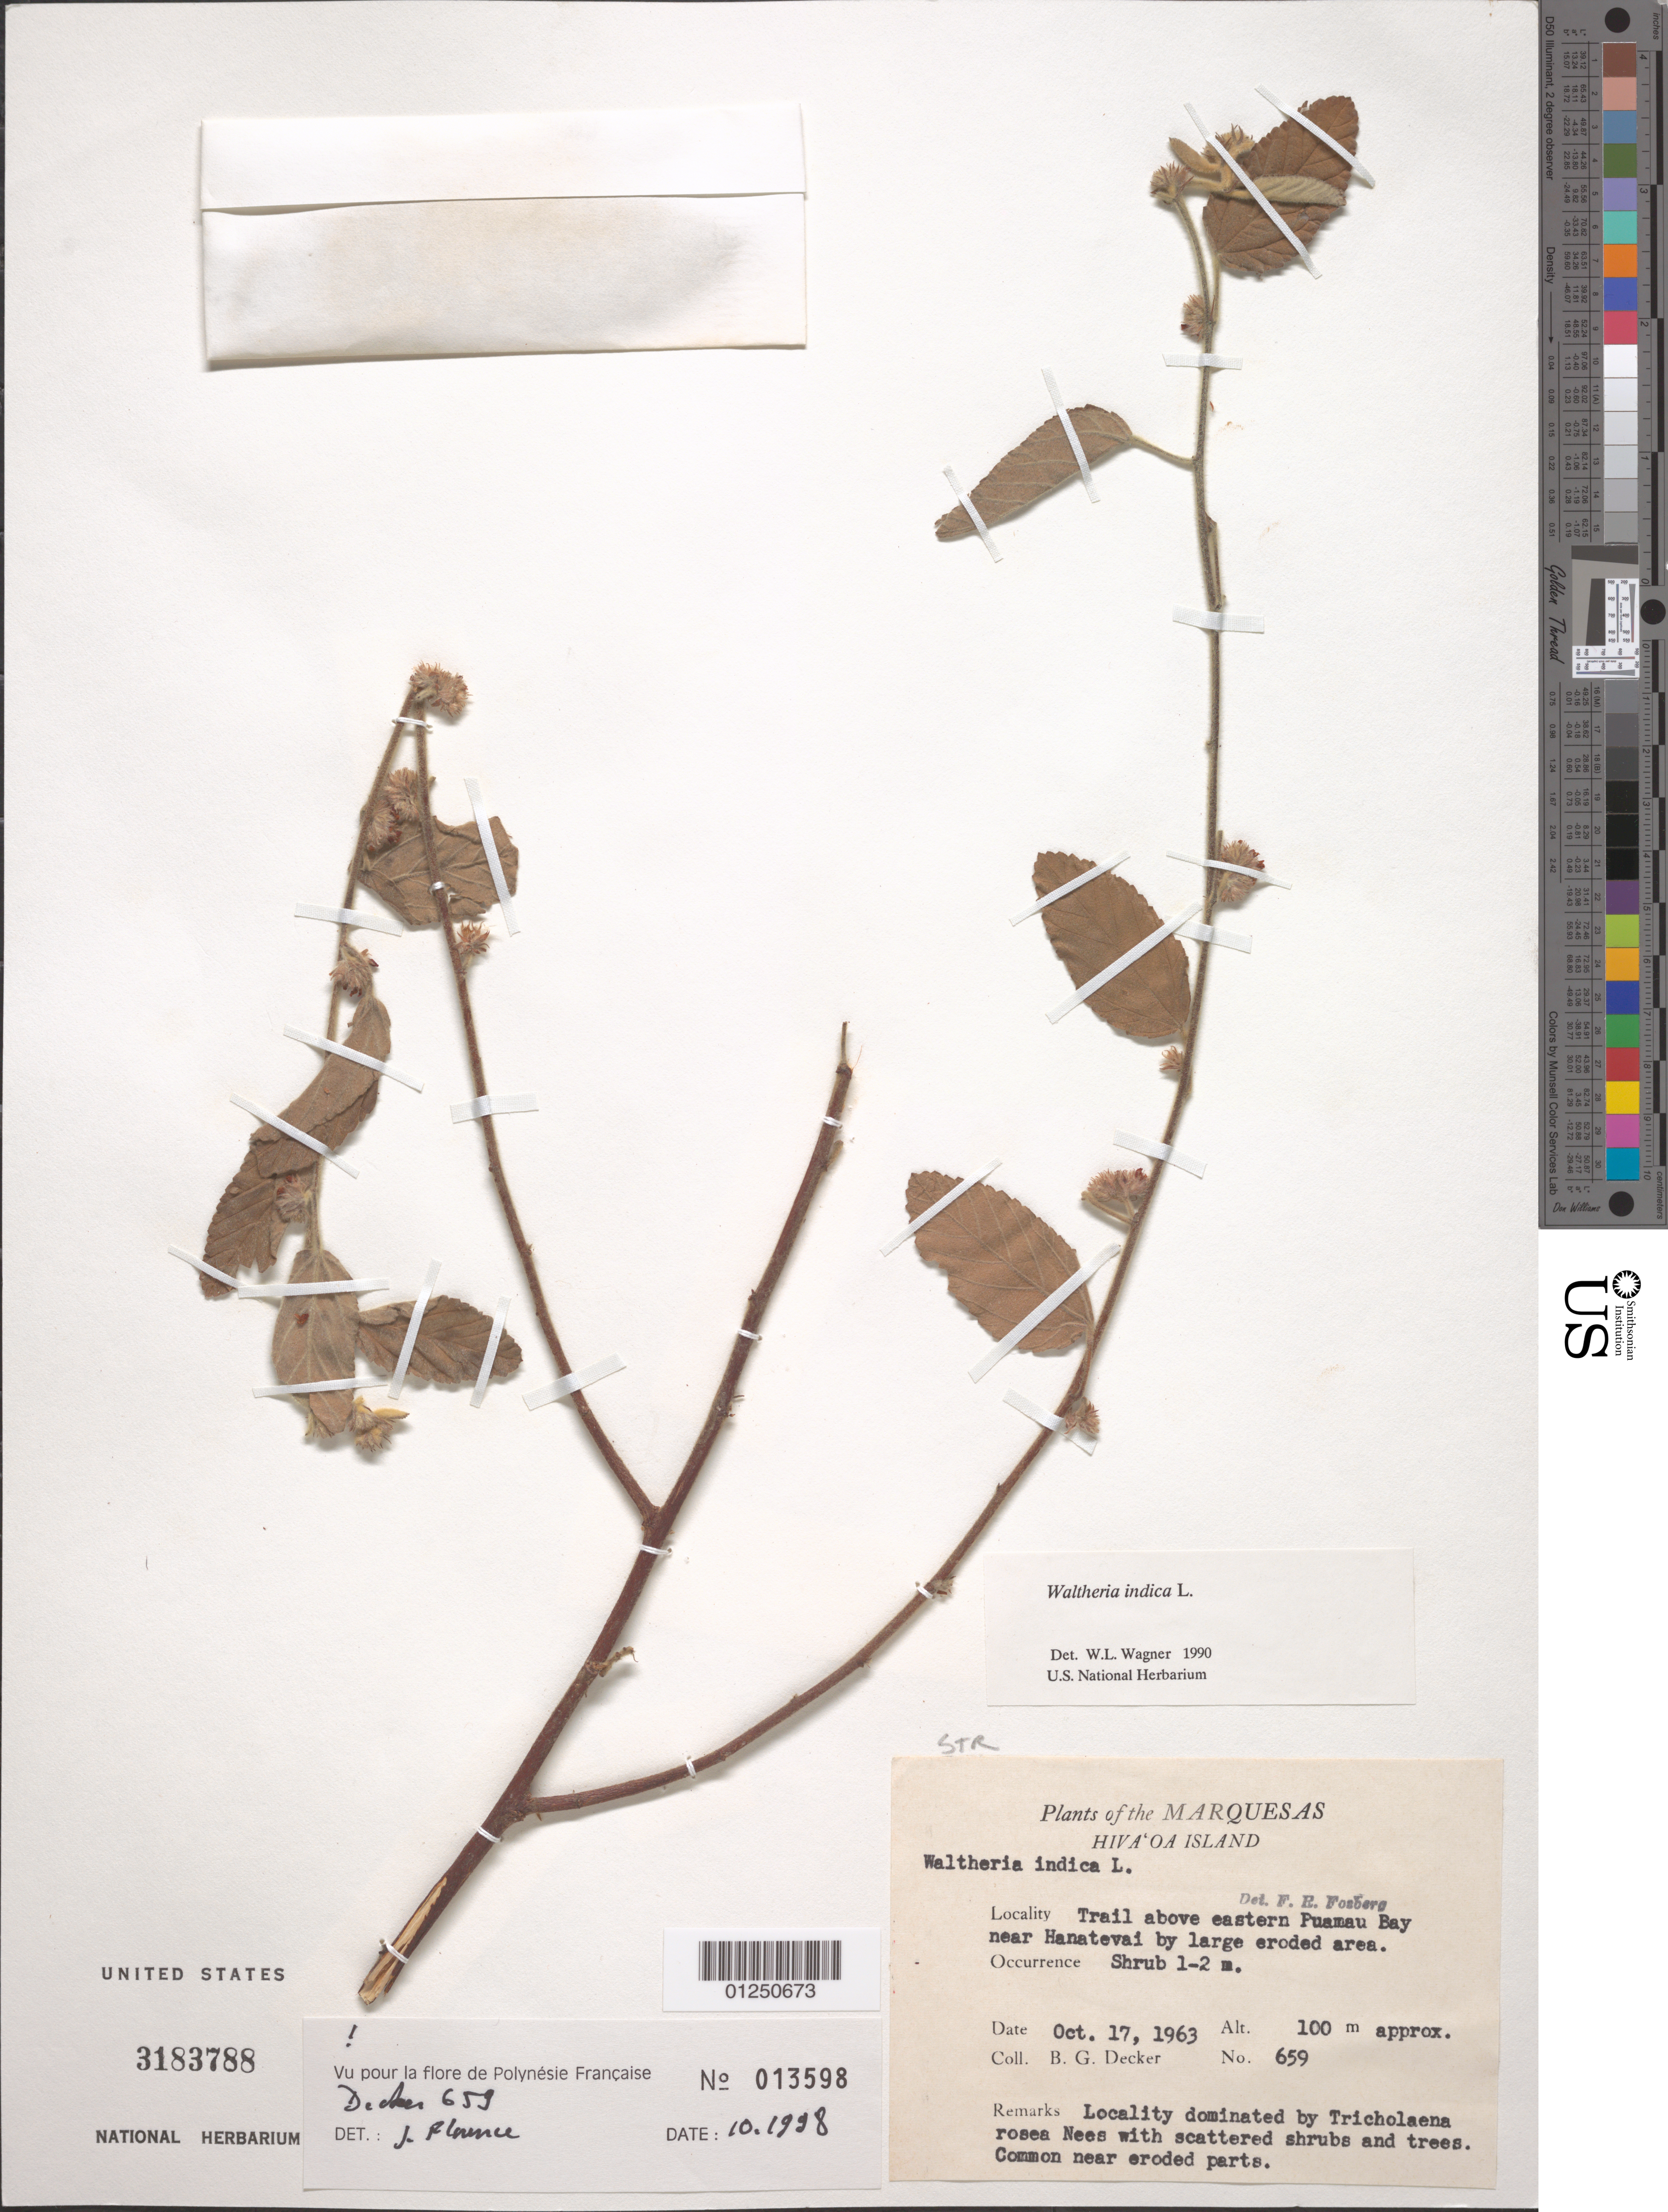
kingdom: Plantae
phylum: Tracheophyta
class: Magnoliopsida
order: Malvales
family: Malvaceae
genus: Waltheria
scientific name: Waltheria indica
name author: L.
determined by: Wagner, W. L., (BOT), Smithsonian Institution - National Museum of Natural History (UNITED STATES)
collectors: B. G. Decker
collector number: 659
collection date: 1963-10-17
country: French Polynesia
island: Hiva Oa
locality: trail above E Puamau Bay near Hanatevai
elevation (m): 100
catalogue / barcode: US 3183788